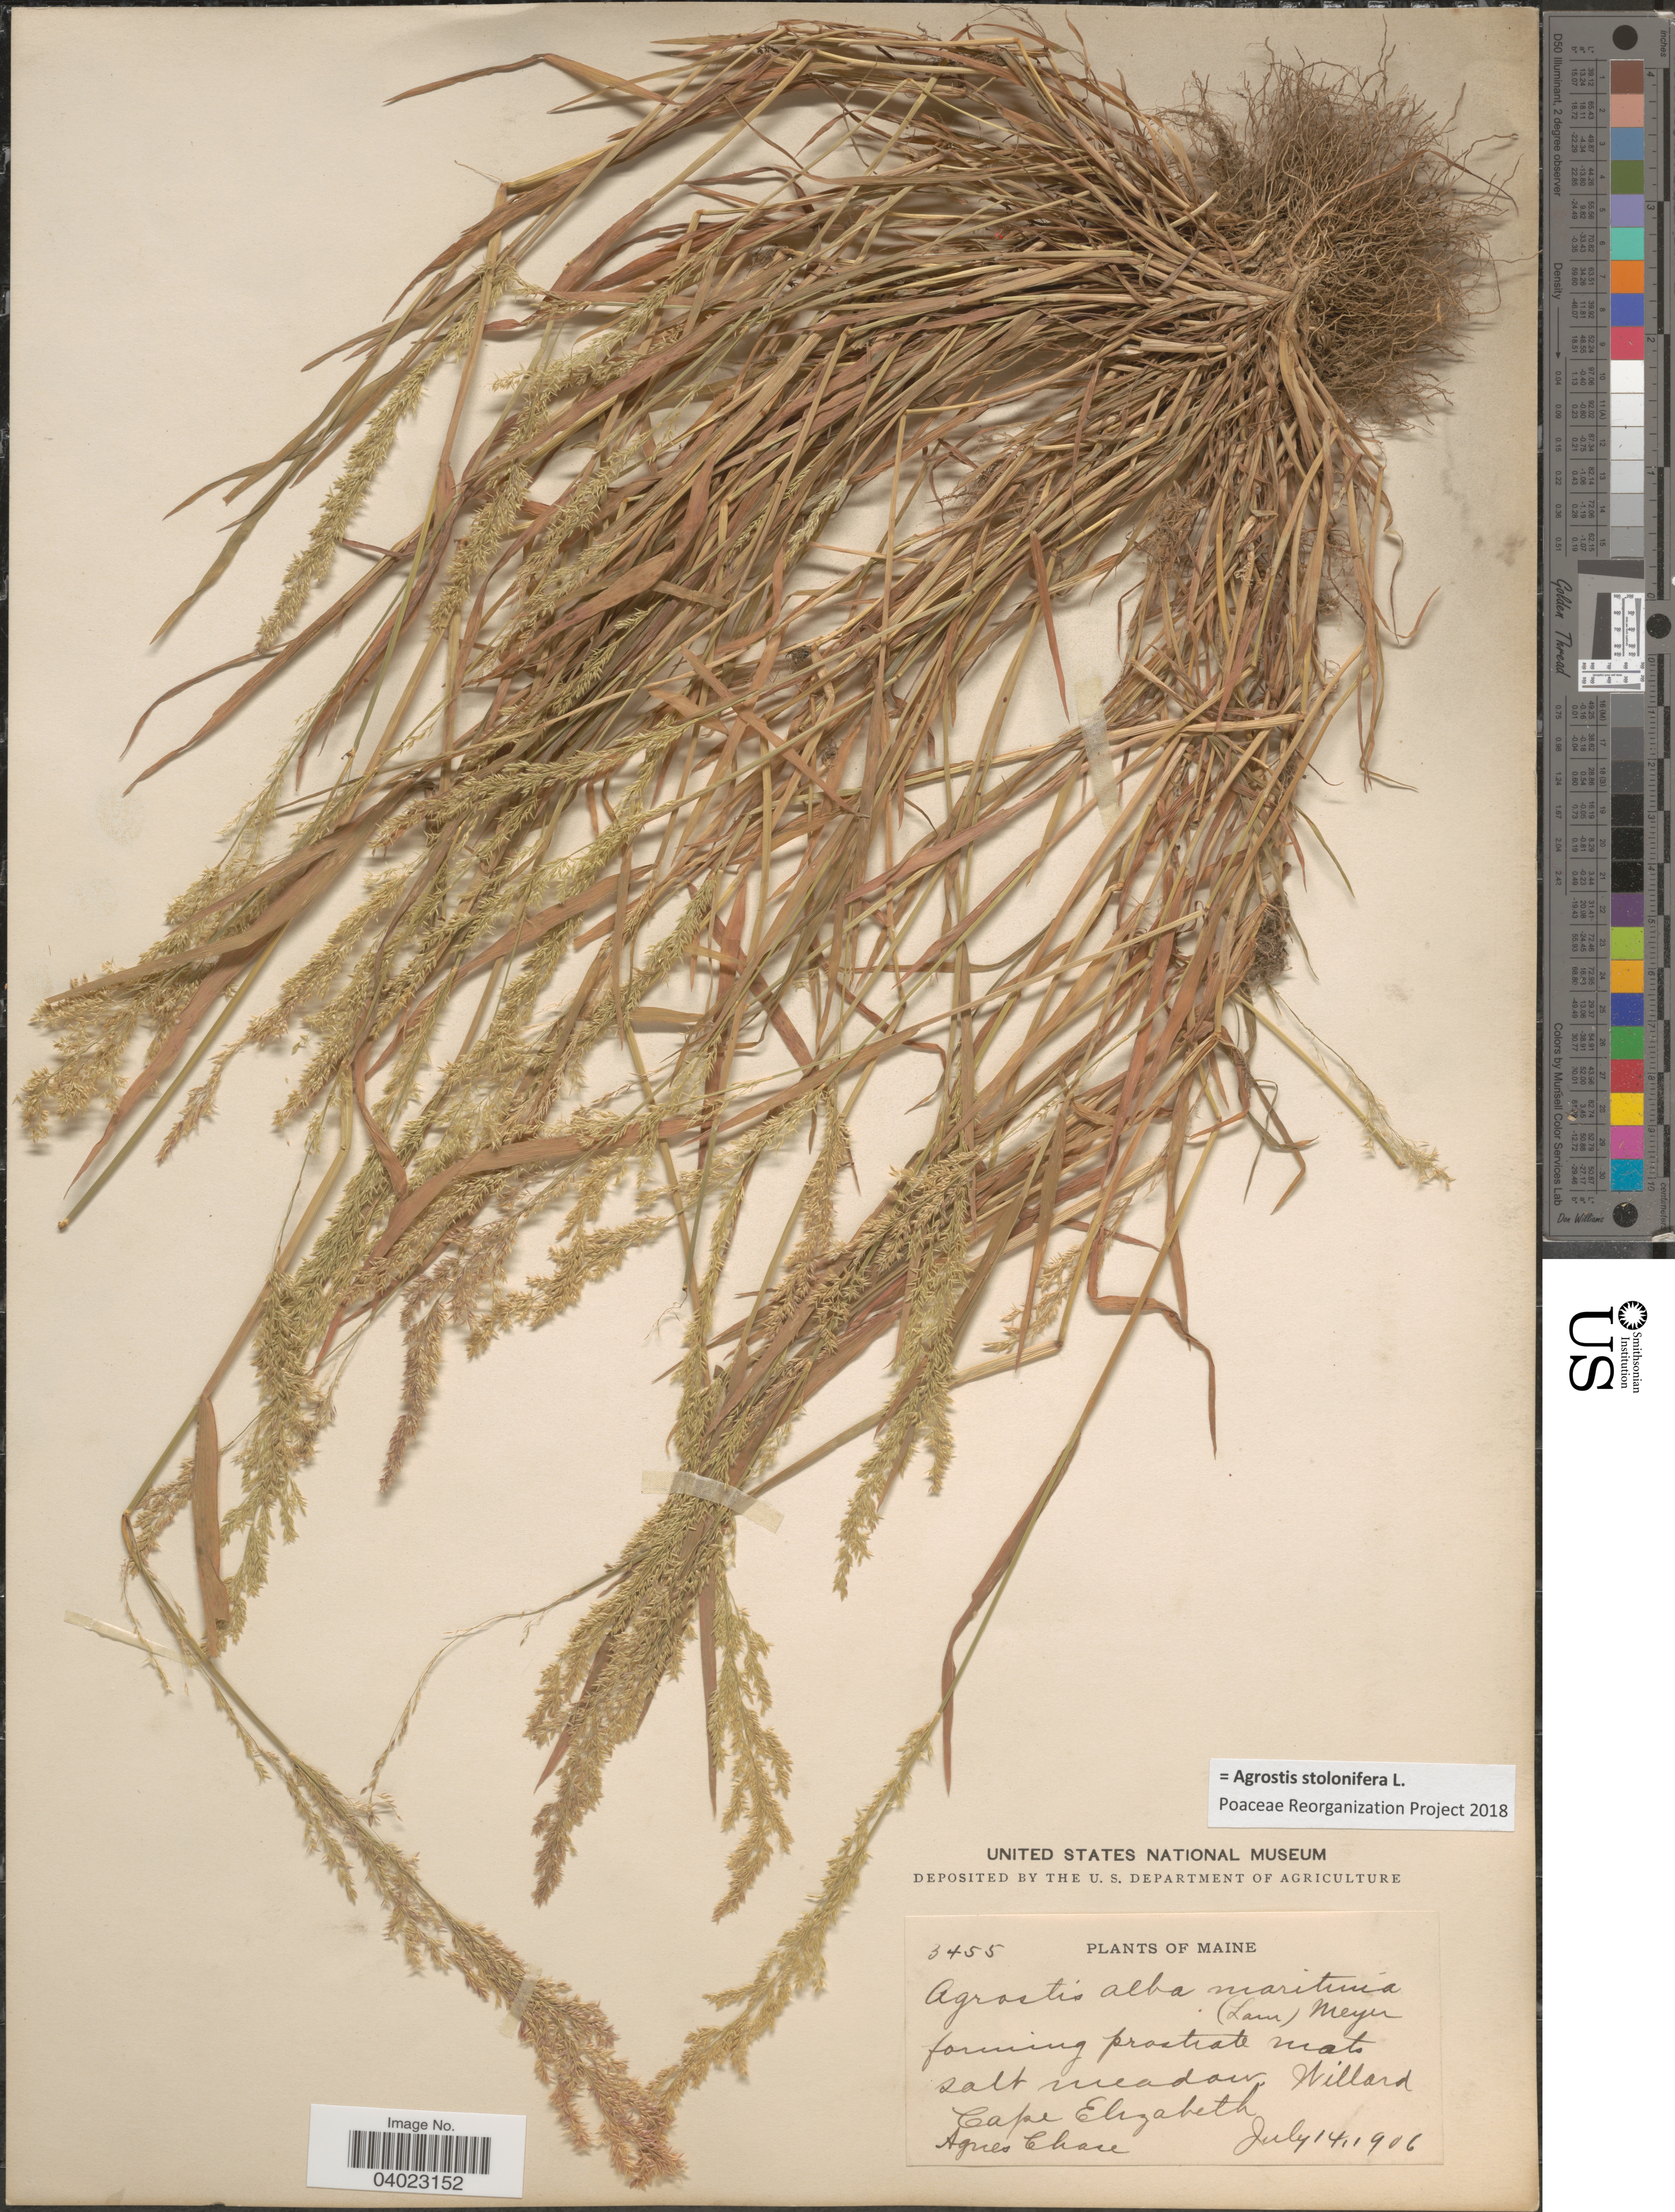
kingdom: Plantae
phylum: Tracheophyta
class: Liliopsida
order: Poales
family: Poaceae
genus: Agrostis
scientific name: Agrostis stolonifera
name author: L.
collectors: A. Chase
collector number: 3455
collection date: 1906-07-14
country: United States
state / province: Maine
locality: Salt meadow. Willard Cape Elizabeth.